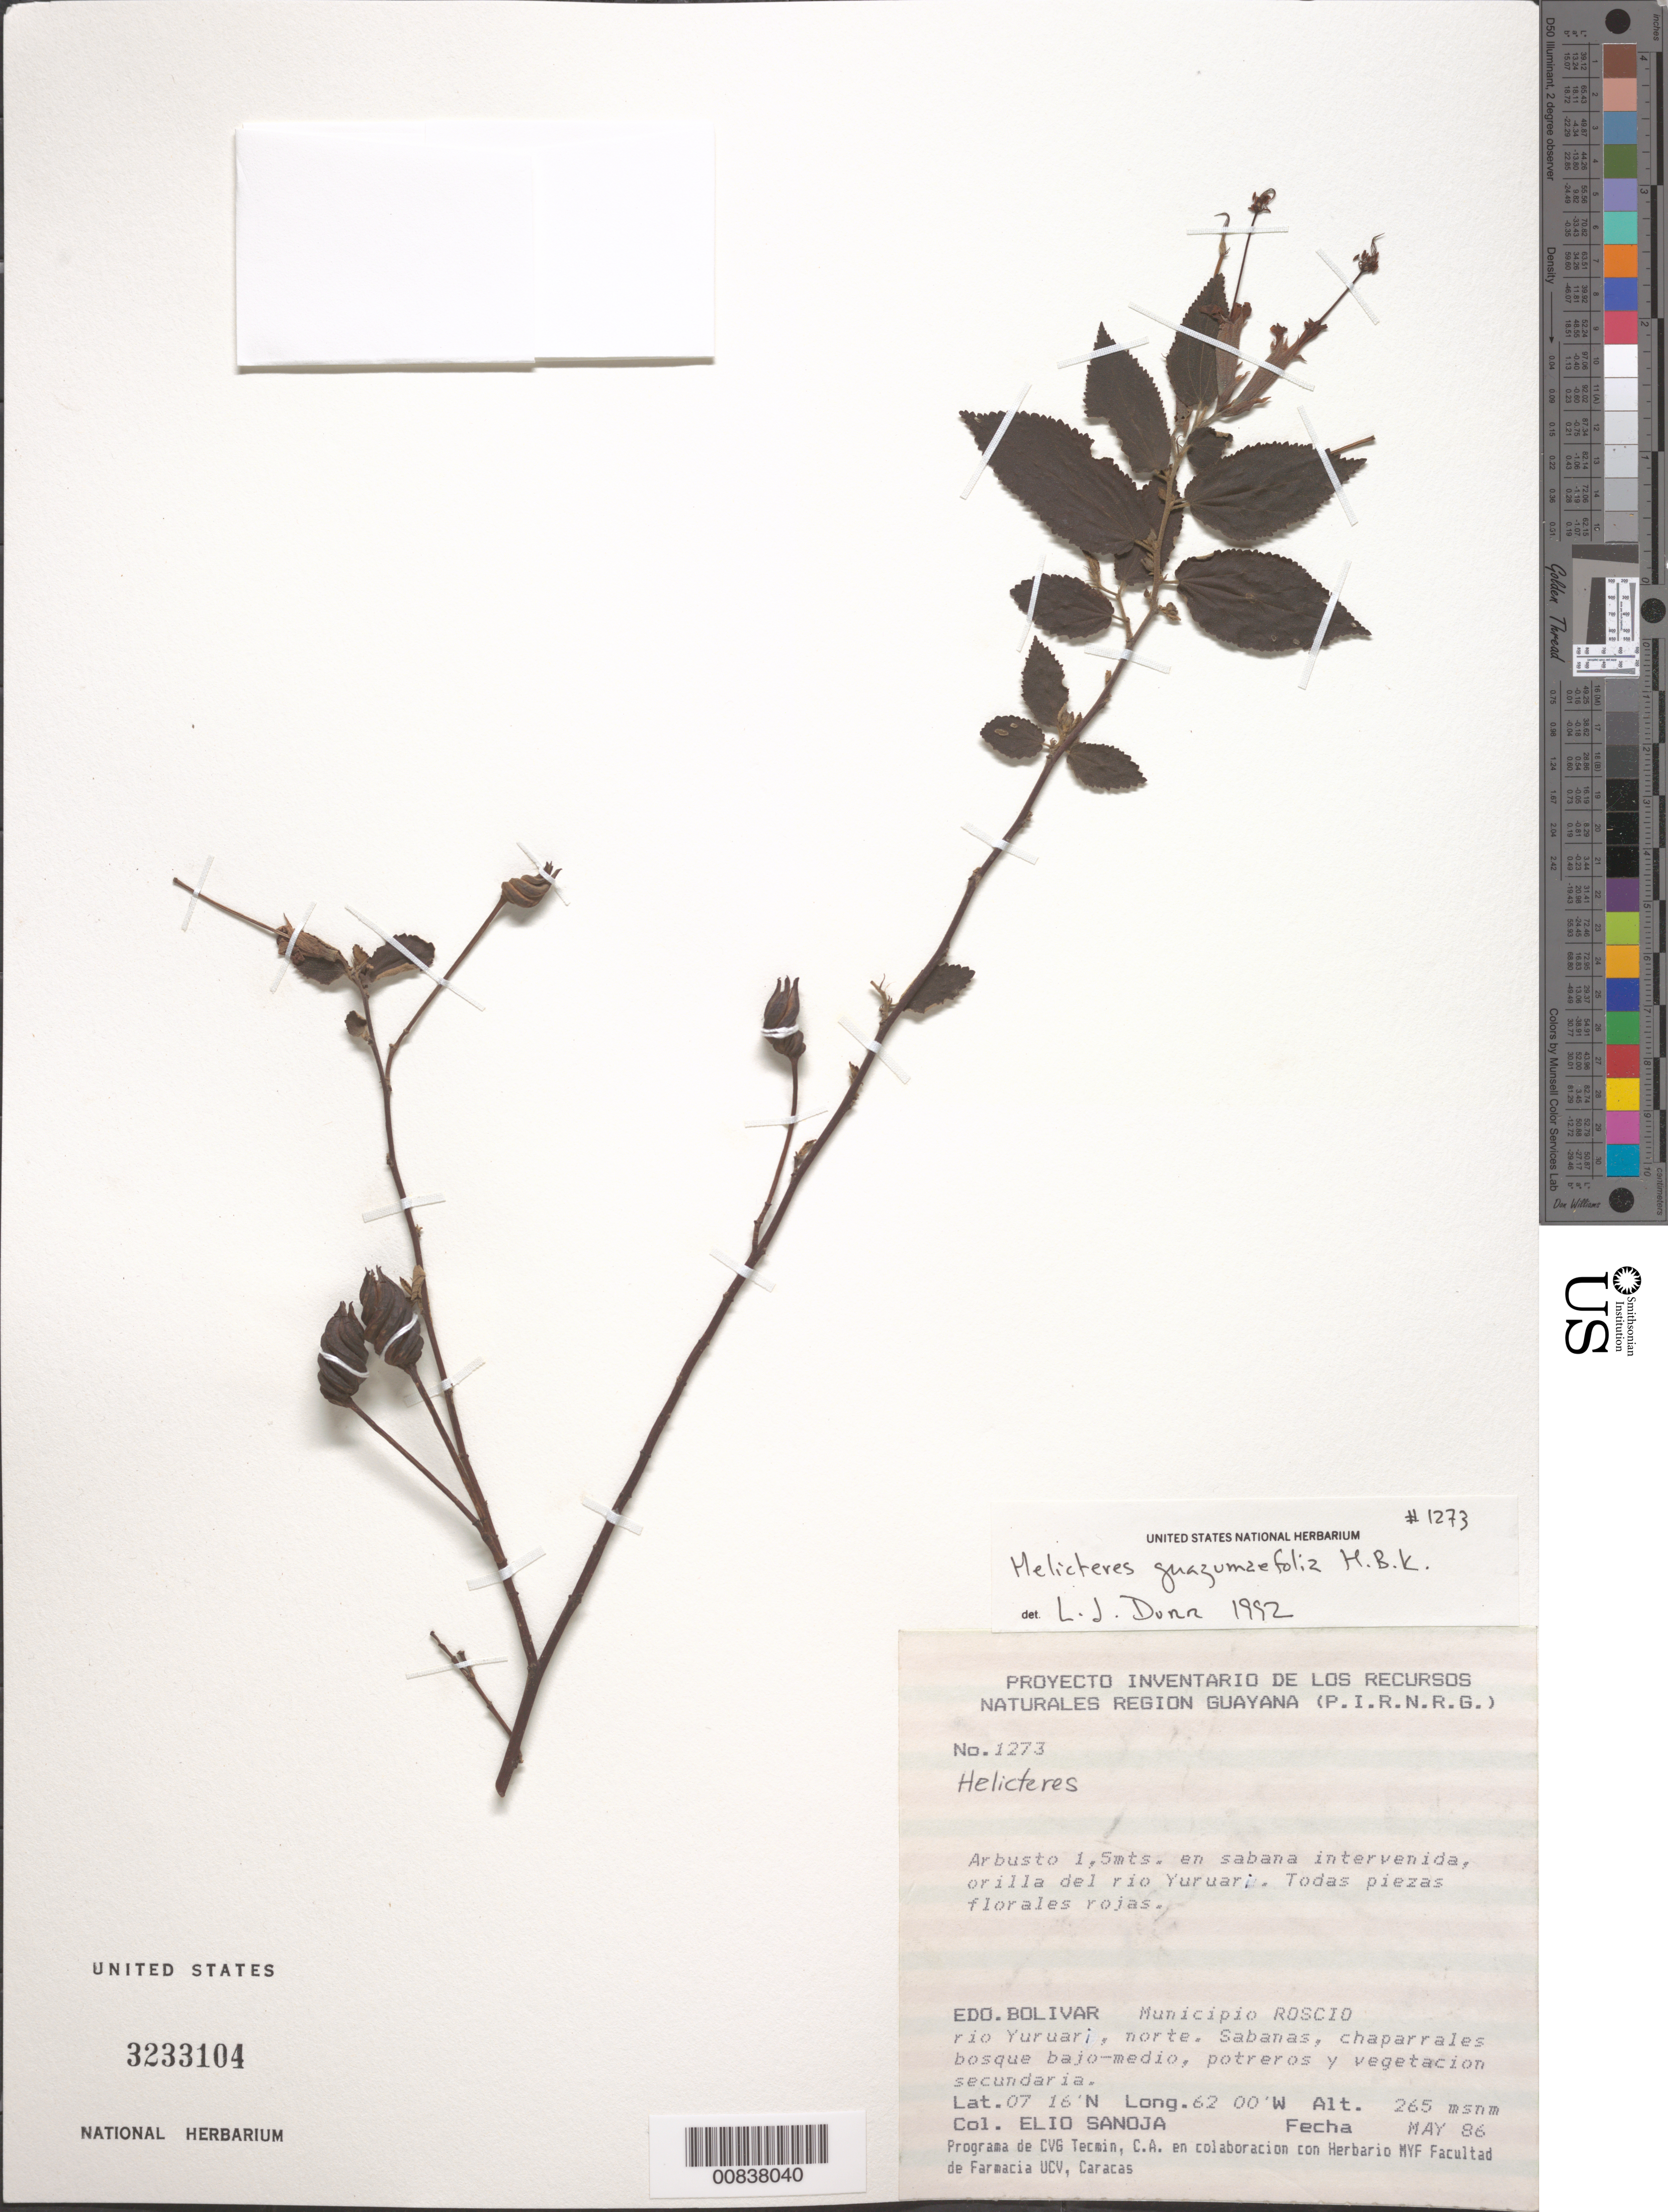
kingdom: Plantae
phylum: Tracheophyta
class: Magnoliopsida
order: Malvales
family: Malvaceae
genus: Helicteres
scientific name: Helicteres guazumifolia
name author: Kunth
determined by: Dorr, L. J., (BOT), Smithsonian Institution - National Museum of Natural History (UNITED STATES)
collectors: E. Sanoja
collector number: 1273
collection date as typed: May-86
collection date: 1986-05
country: Venezuela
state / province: Bolívar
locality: Mun. Roscio. Río Yuruari, norte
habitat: Sabana intervenida, orilla del rio; sabanas, chaparrales bosque bajo-medio, potreros y vegetación secundaria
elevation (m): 265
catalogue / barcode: US 3233104